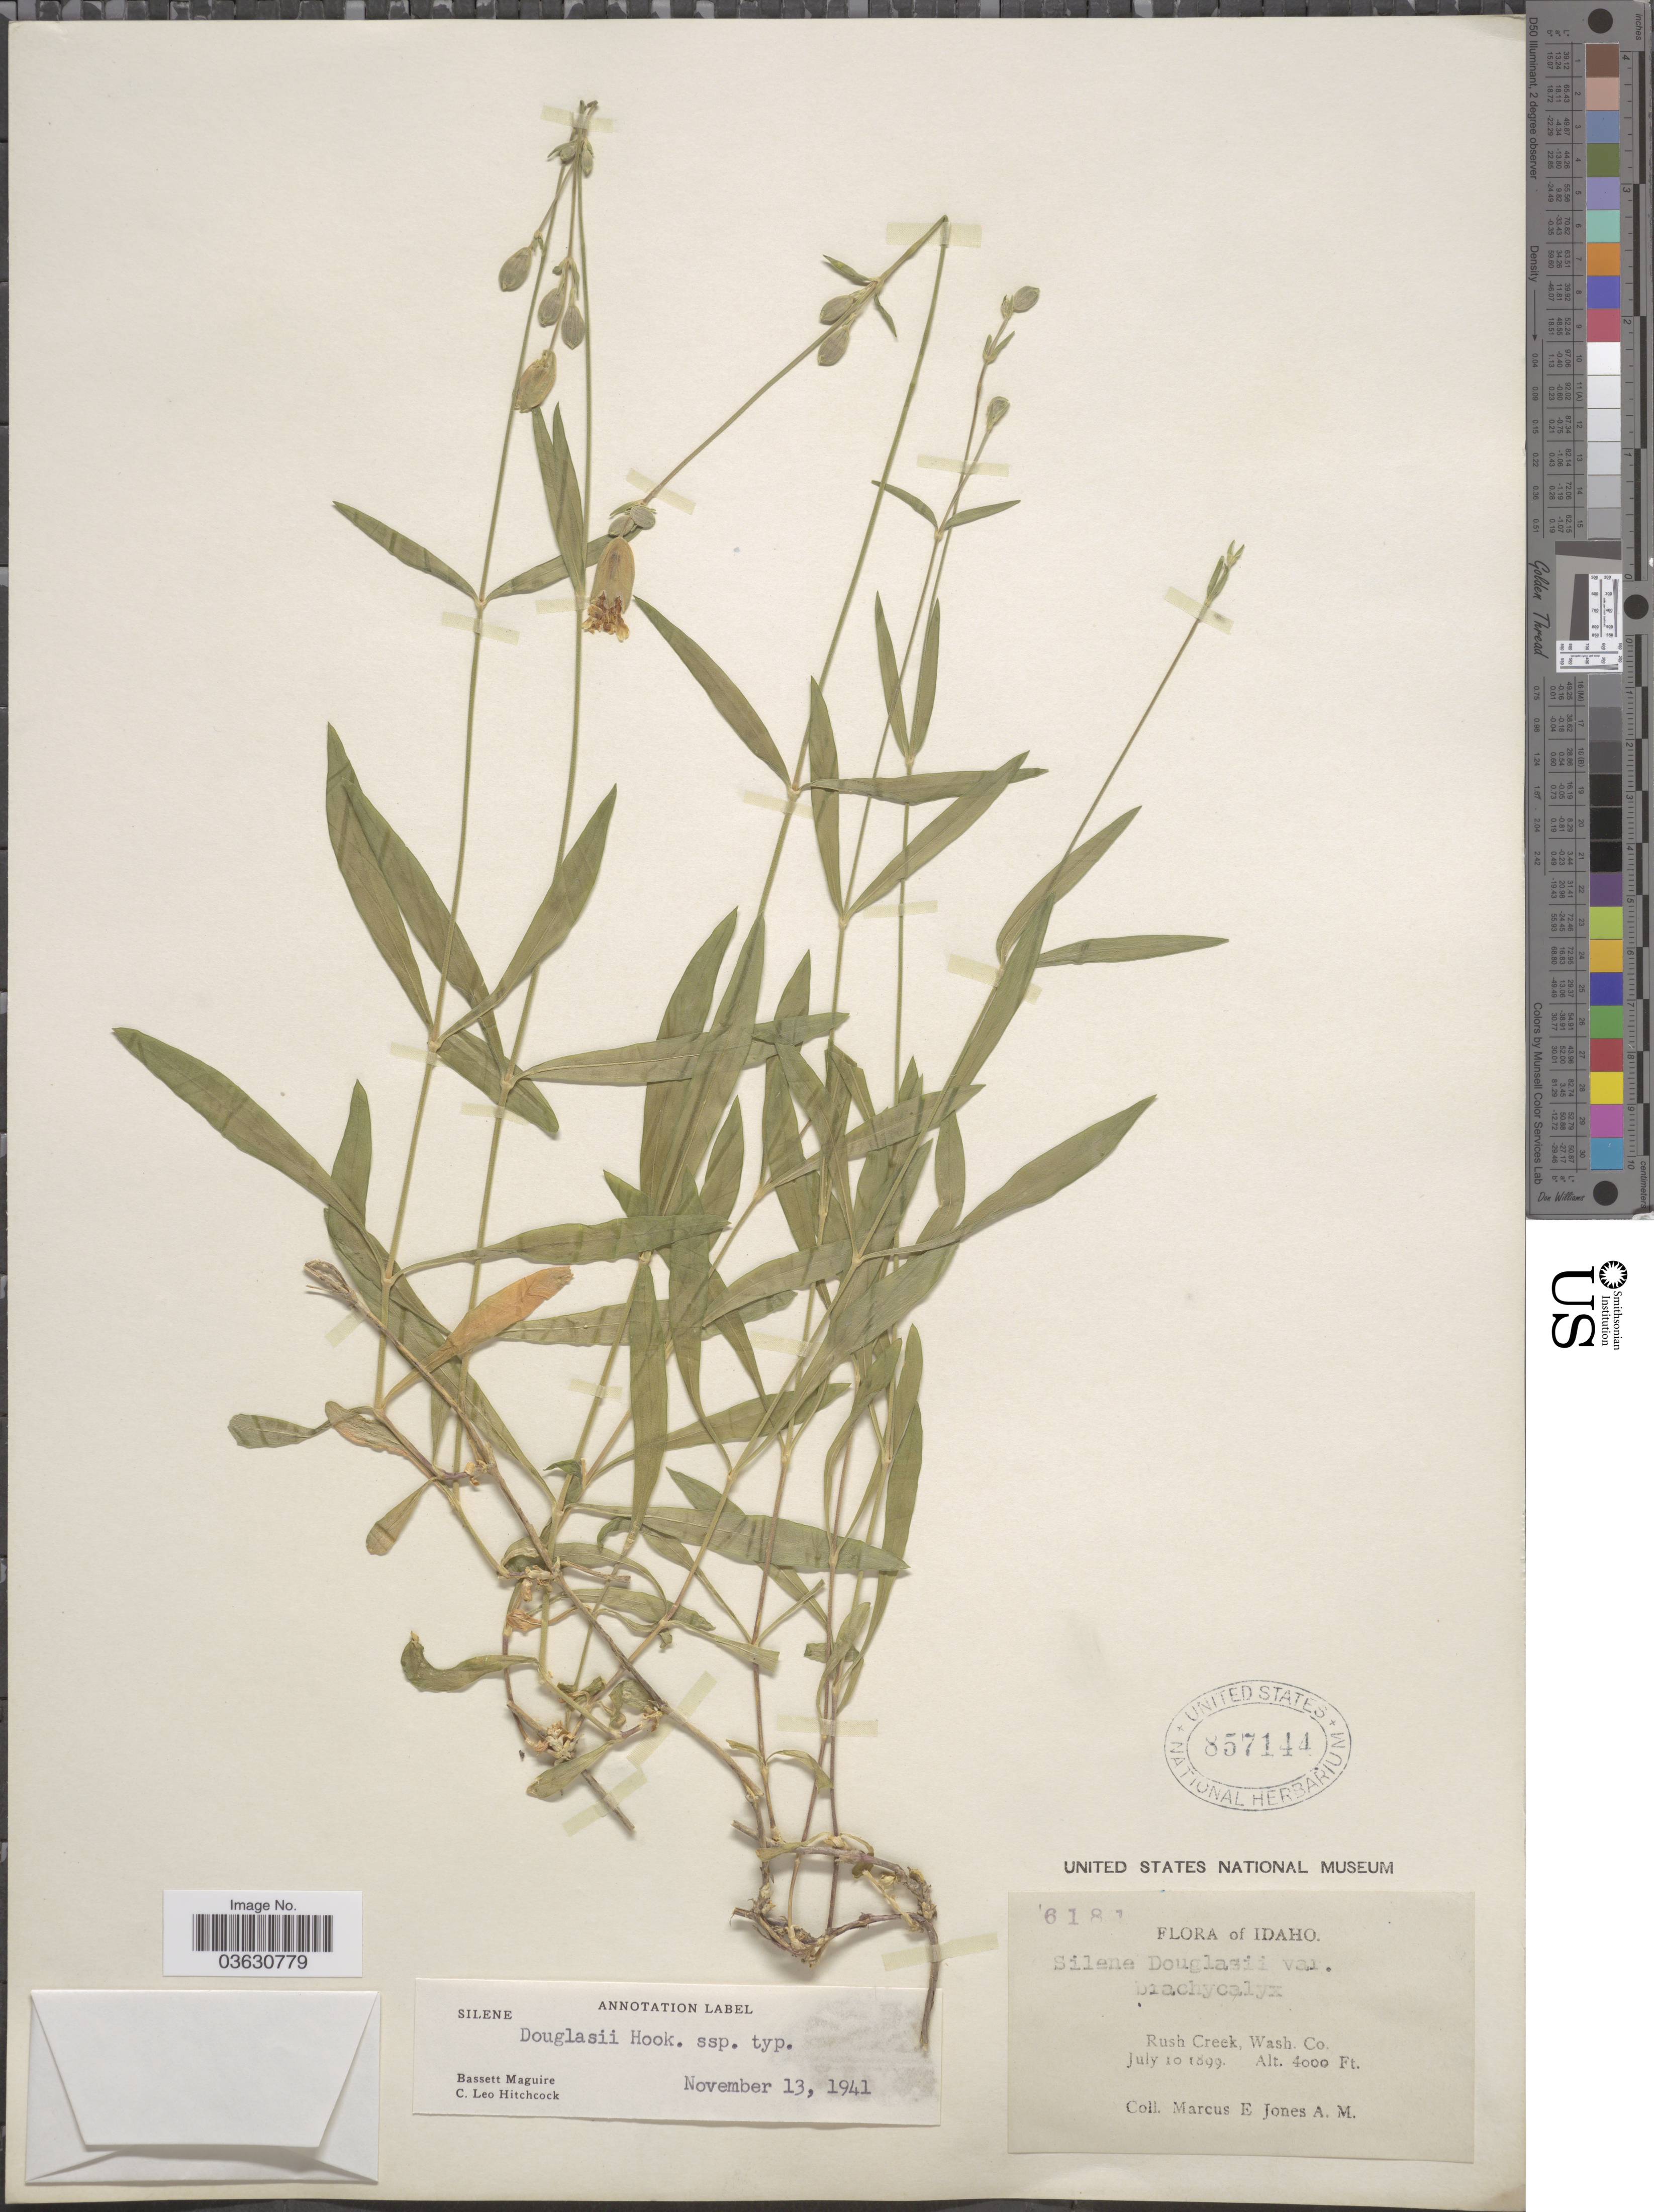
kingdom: Plantae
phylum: Tracheophyta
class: Magnoliopsida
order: Caryophyllales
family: Caryophyllaceae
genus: Silene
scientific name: Silene douglasii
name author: Hook.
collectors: M. E. Jones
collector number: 6181*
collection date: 1899-07-10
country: United States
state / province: Idaho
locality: Rush Creek, Wash. Co.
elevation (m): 1219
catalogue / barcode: US 857144